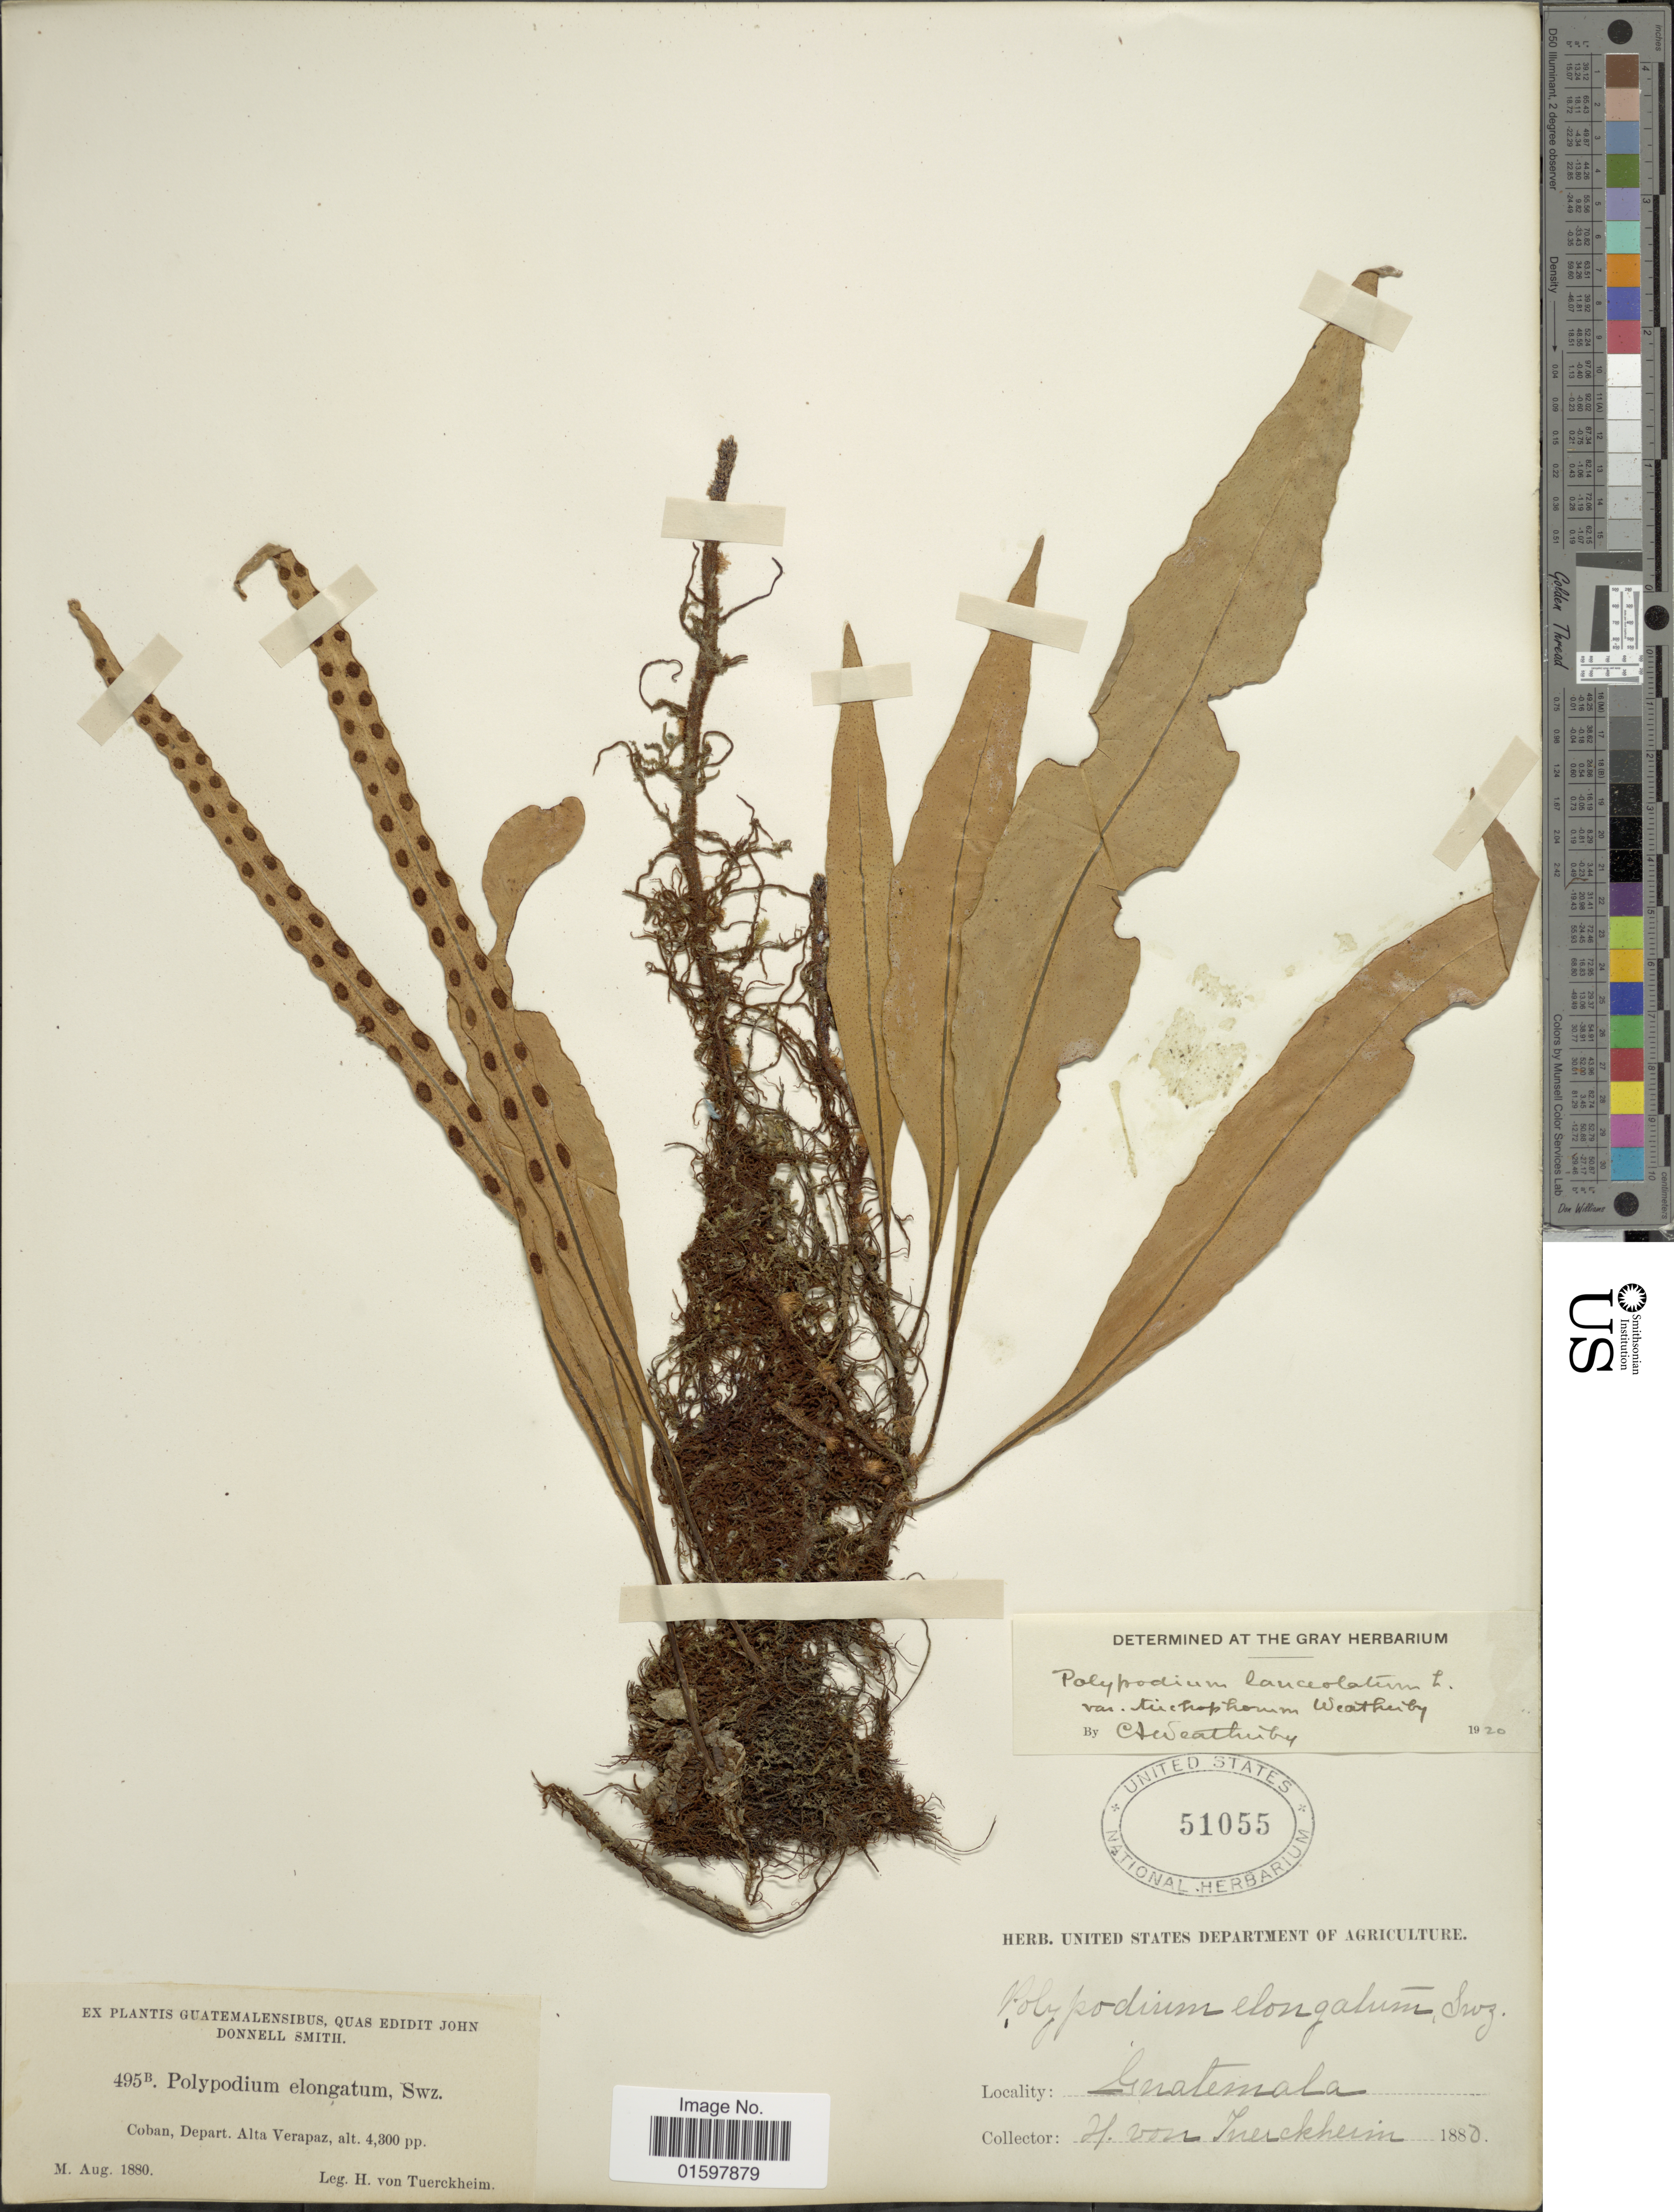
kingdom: Plantae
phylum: Tracheophyta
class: Polypodiopsida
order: Polypodiales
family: Polypodiaceae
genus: Pleopeltis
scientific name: Pleopeltis mexicana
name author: (Fée) Mickel & Beitel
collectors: H. von Türckheim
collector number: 495B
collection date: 1880-08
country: Guatemala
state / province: Alta Verapaz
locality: Coban, Depart. Alta Verapaz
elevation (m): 1311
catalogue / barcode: US 51055